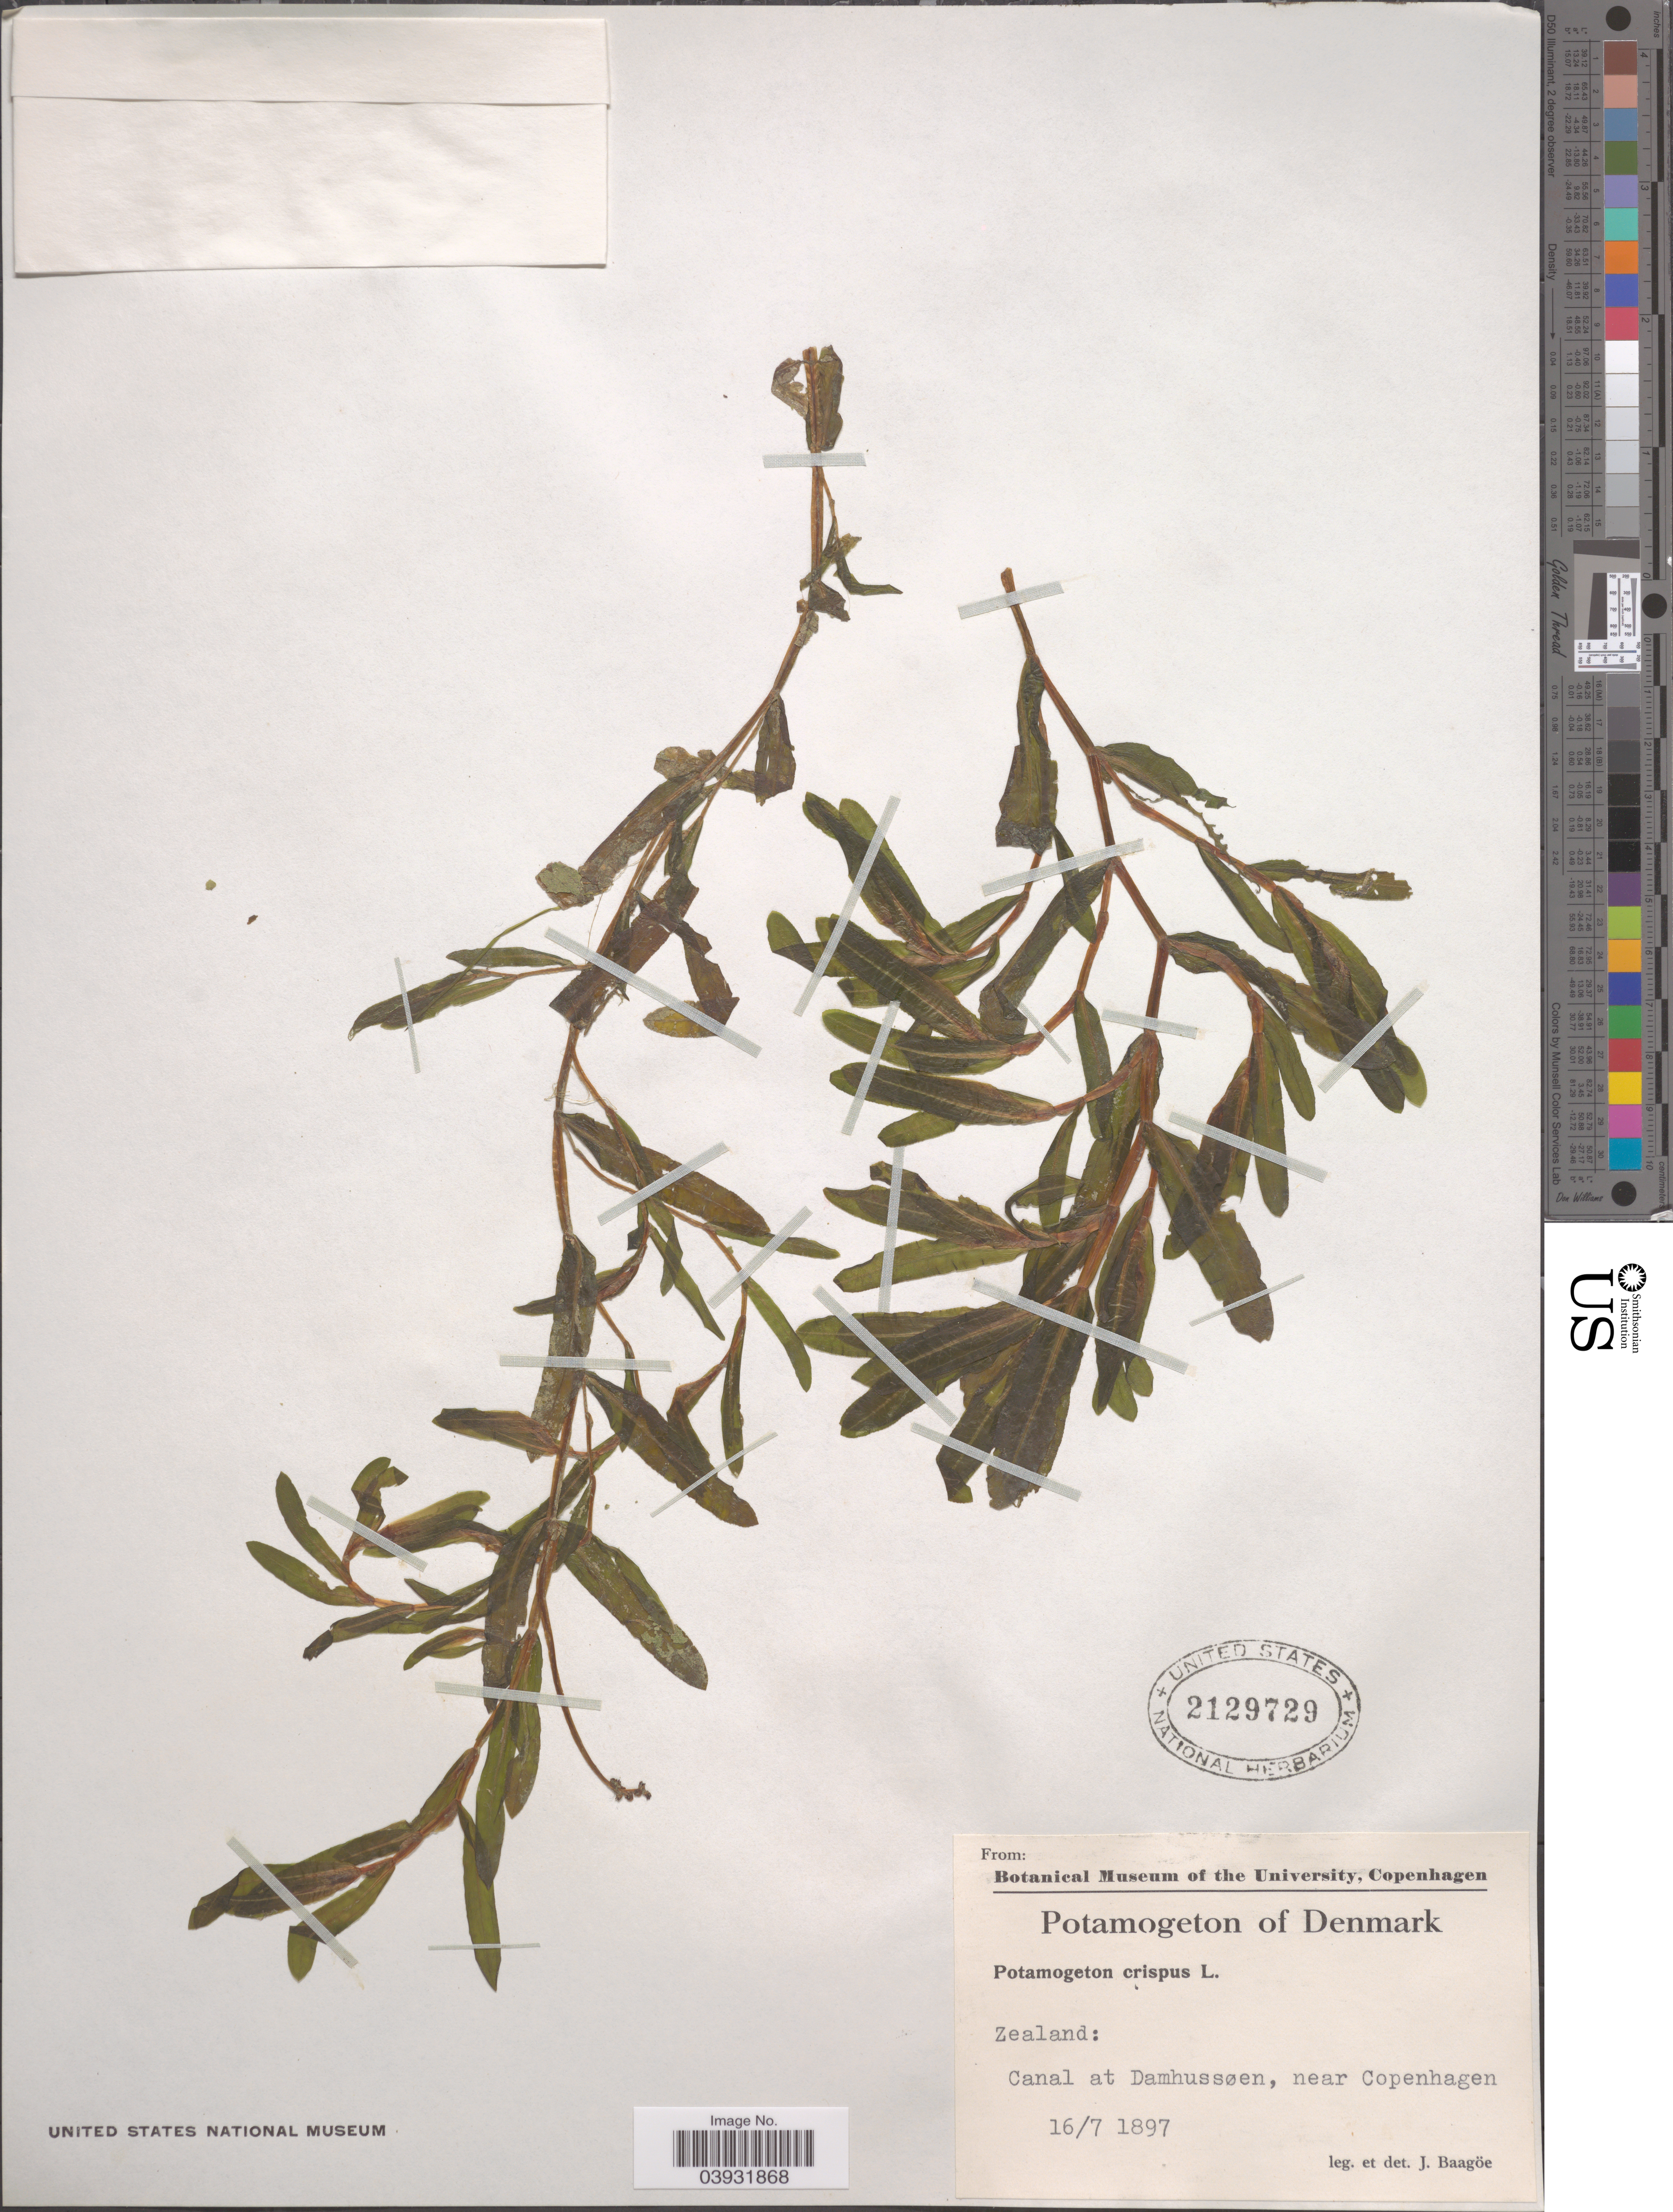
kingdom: Plantae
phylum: Tracheophyta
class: Liliopsida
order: Alismatales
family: Potamogetonaceae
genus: Potamogeton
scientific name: Potamogeton crispus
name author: L.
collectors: J. Baagoe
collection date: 1897-07-16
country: Denmark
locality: Zealand: Canal at Damhussøen, near Copenhagen.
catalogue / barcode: US 2129729